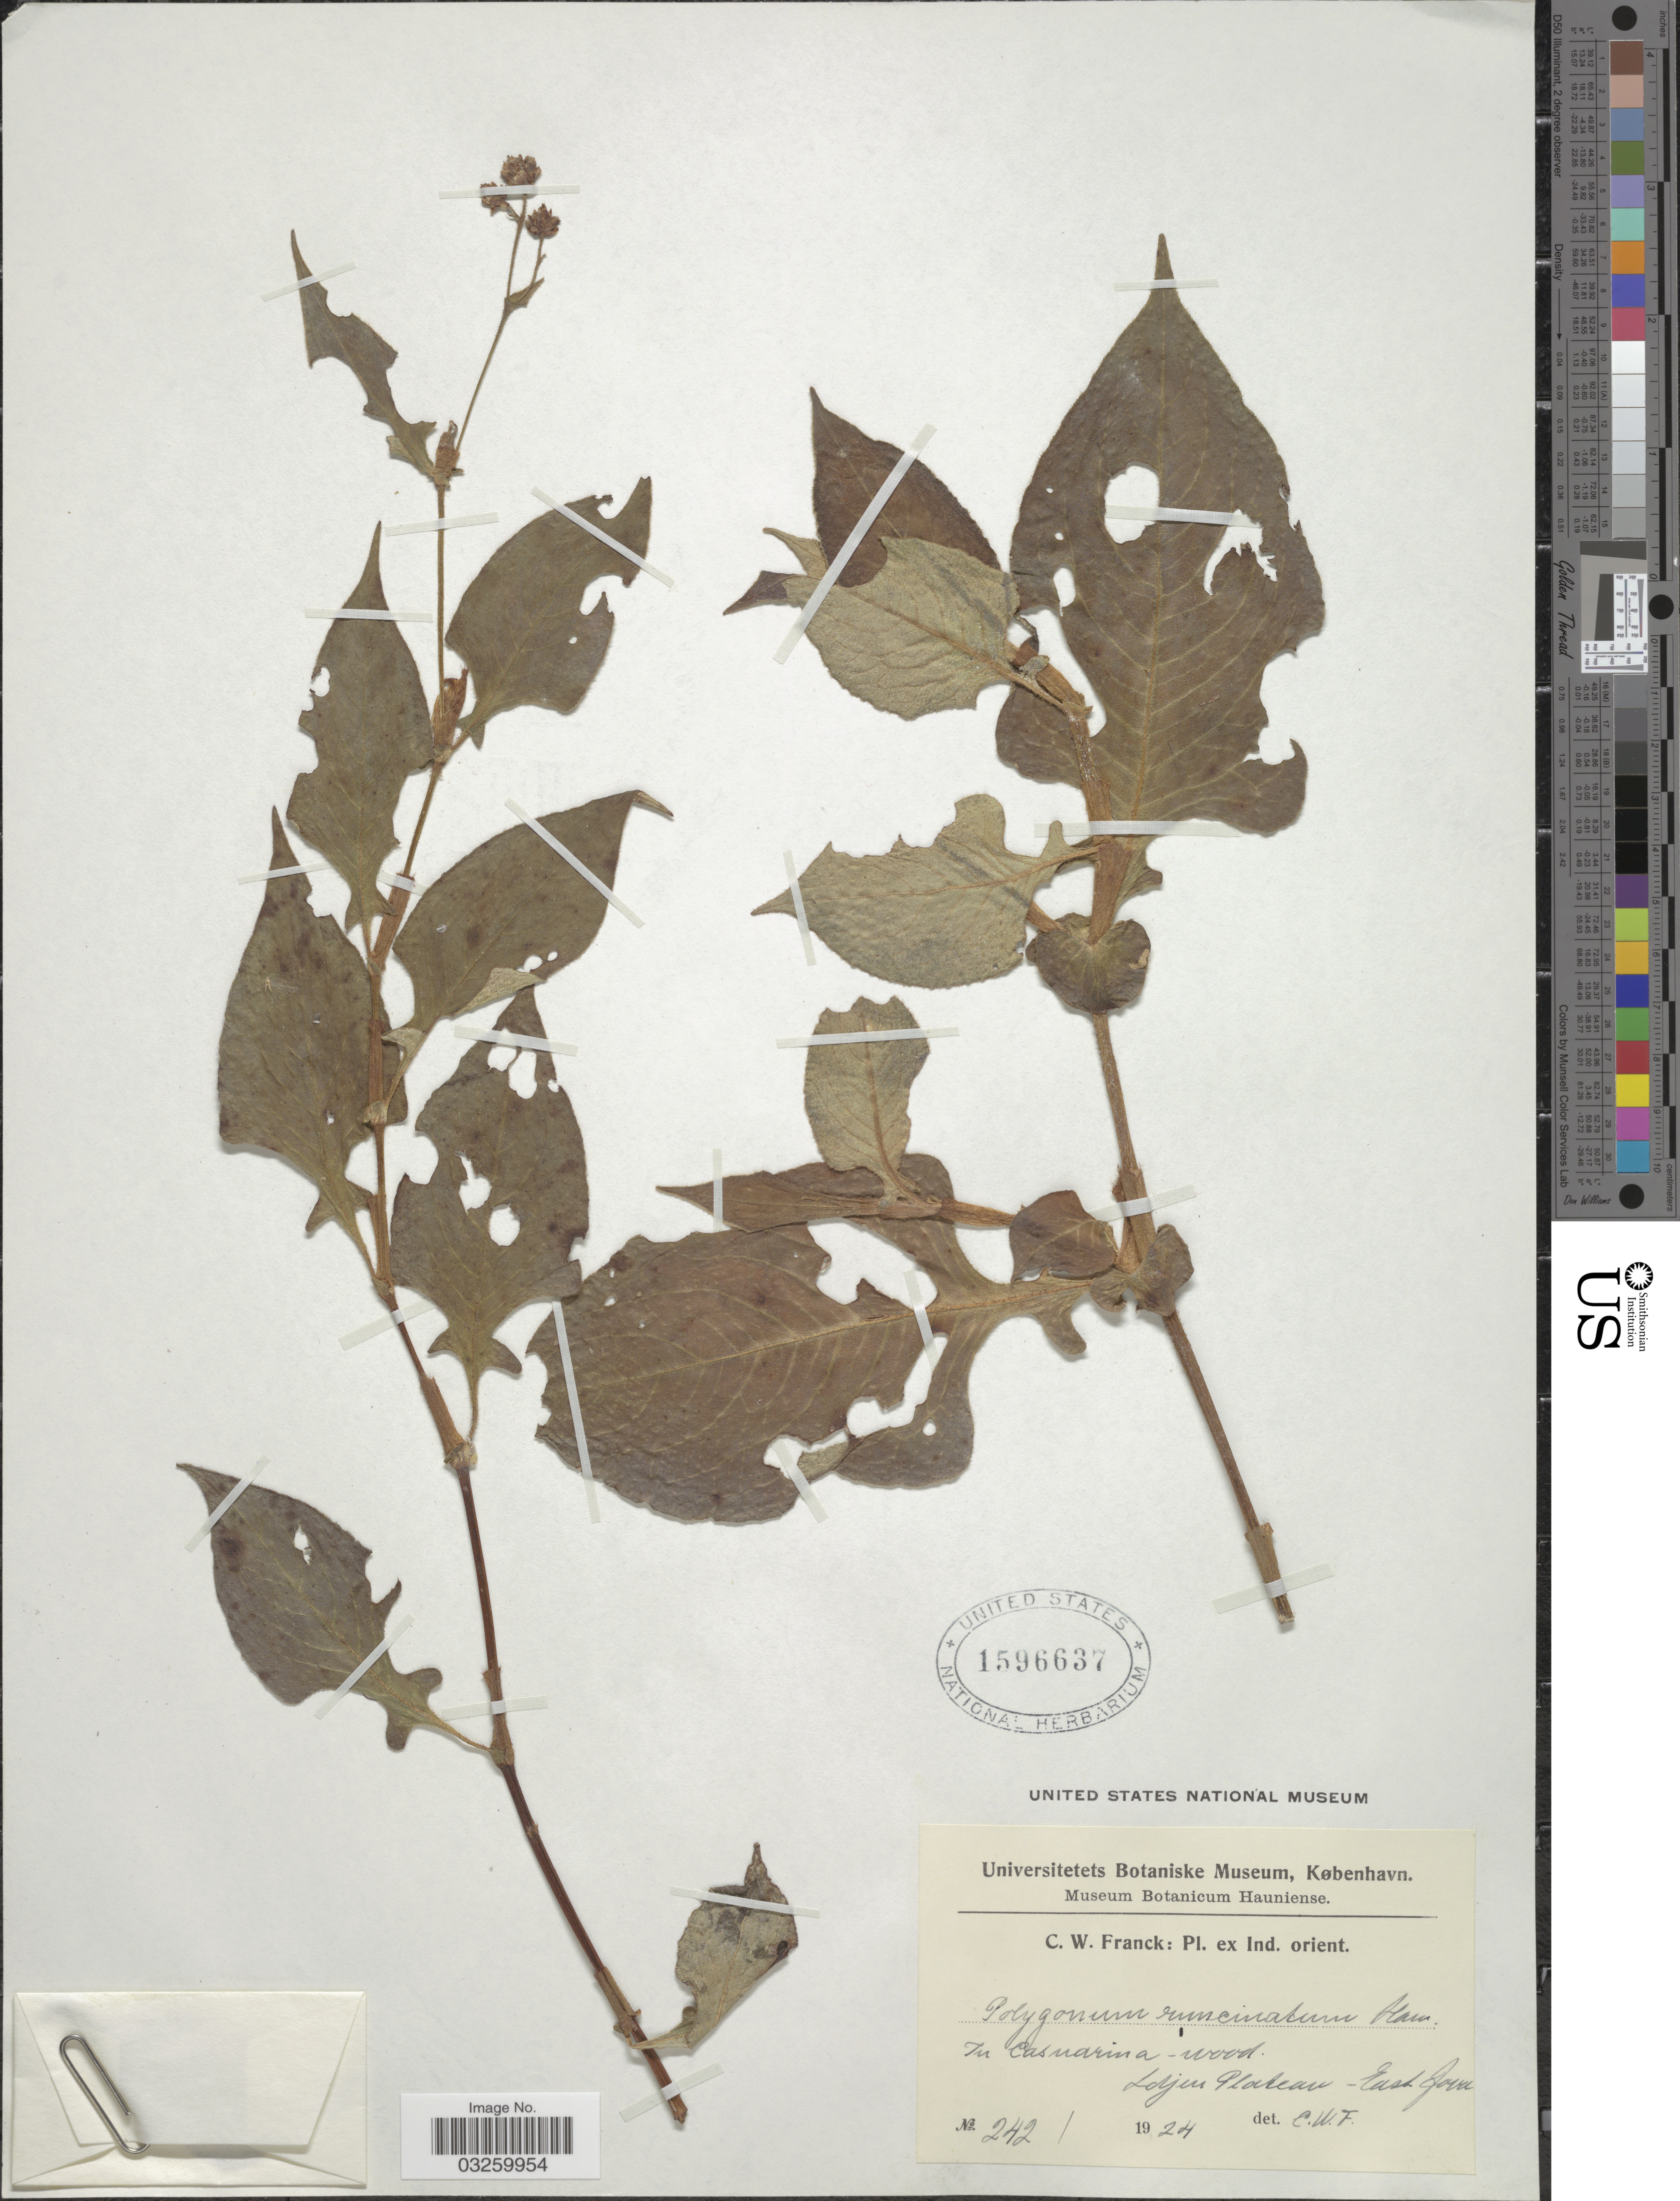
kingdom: Plantae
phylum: Tracheophyta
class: Magnoliopsida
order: Caryophyllales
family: Polygonaceae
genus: Persicaria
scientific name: Persicaria runcinata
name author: (Buch.-Ham.) D. Don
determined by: Wagner, W. L., (BOT), Smithsonian Institution - National Museum of Natural History (UNITED STATES)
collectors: C. Franck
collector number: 242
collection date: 1924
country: Indonesia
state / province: Java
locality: Ind. orient. Idjen Plateau - East Java.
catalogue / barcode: US 1596637